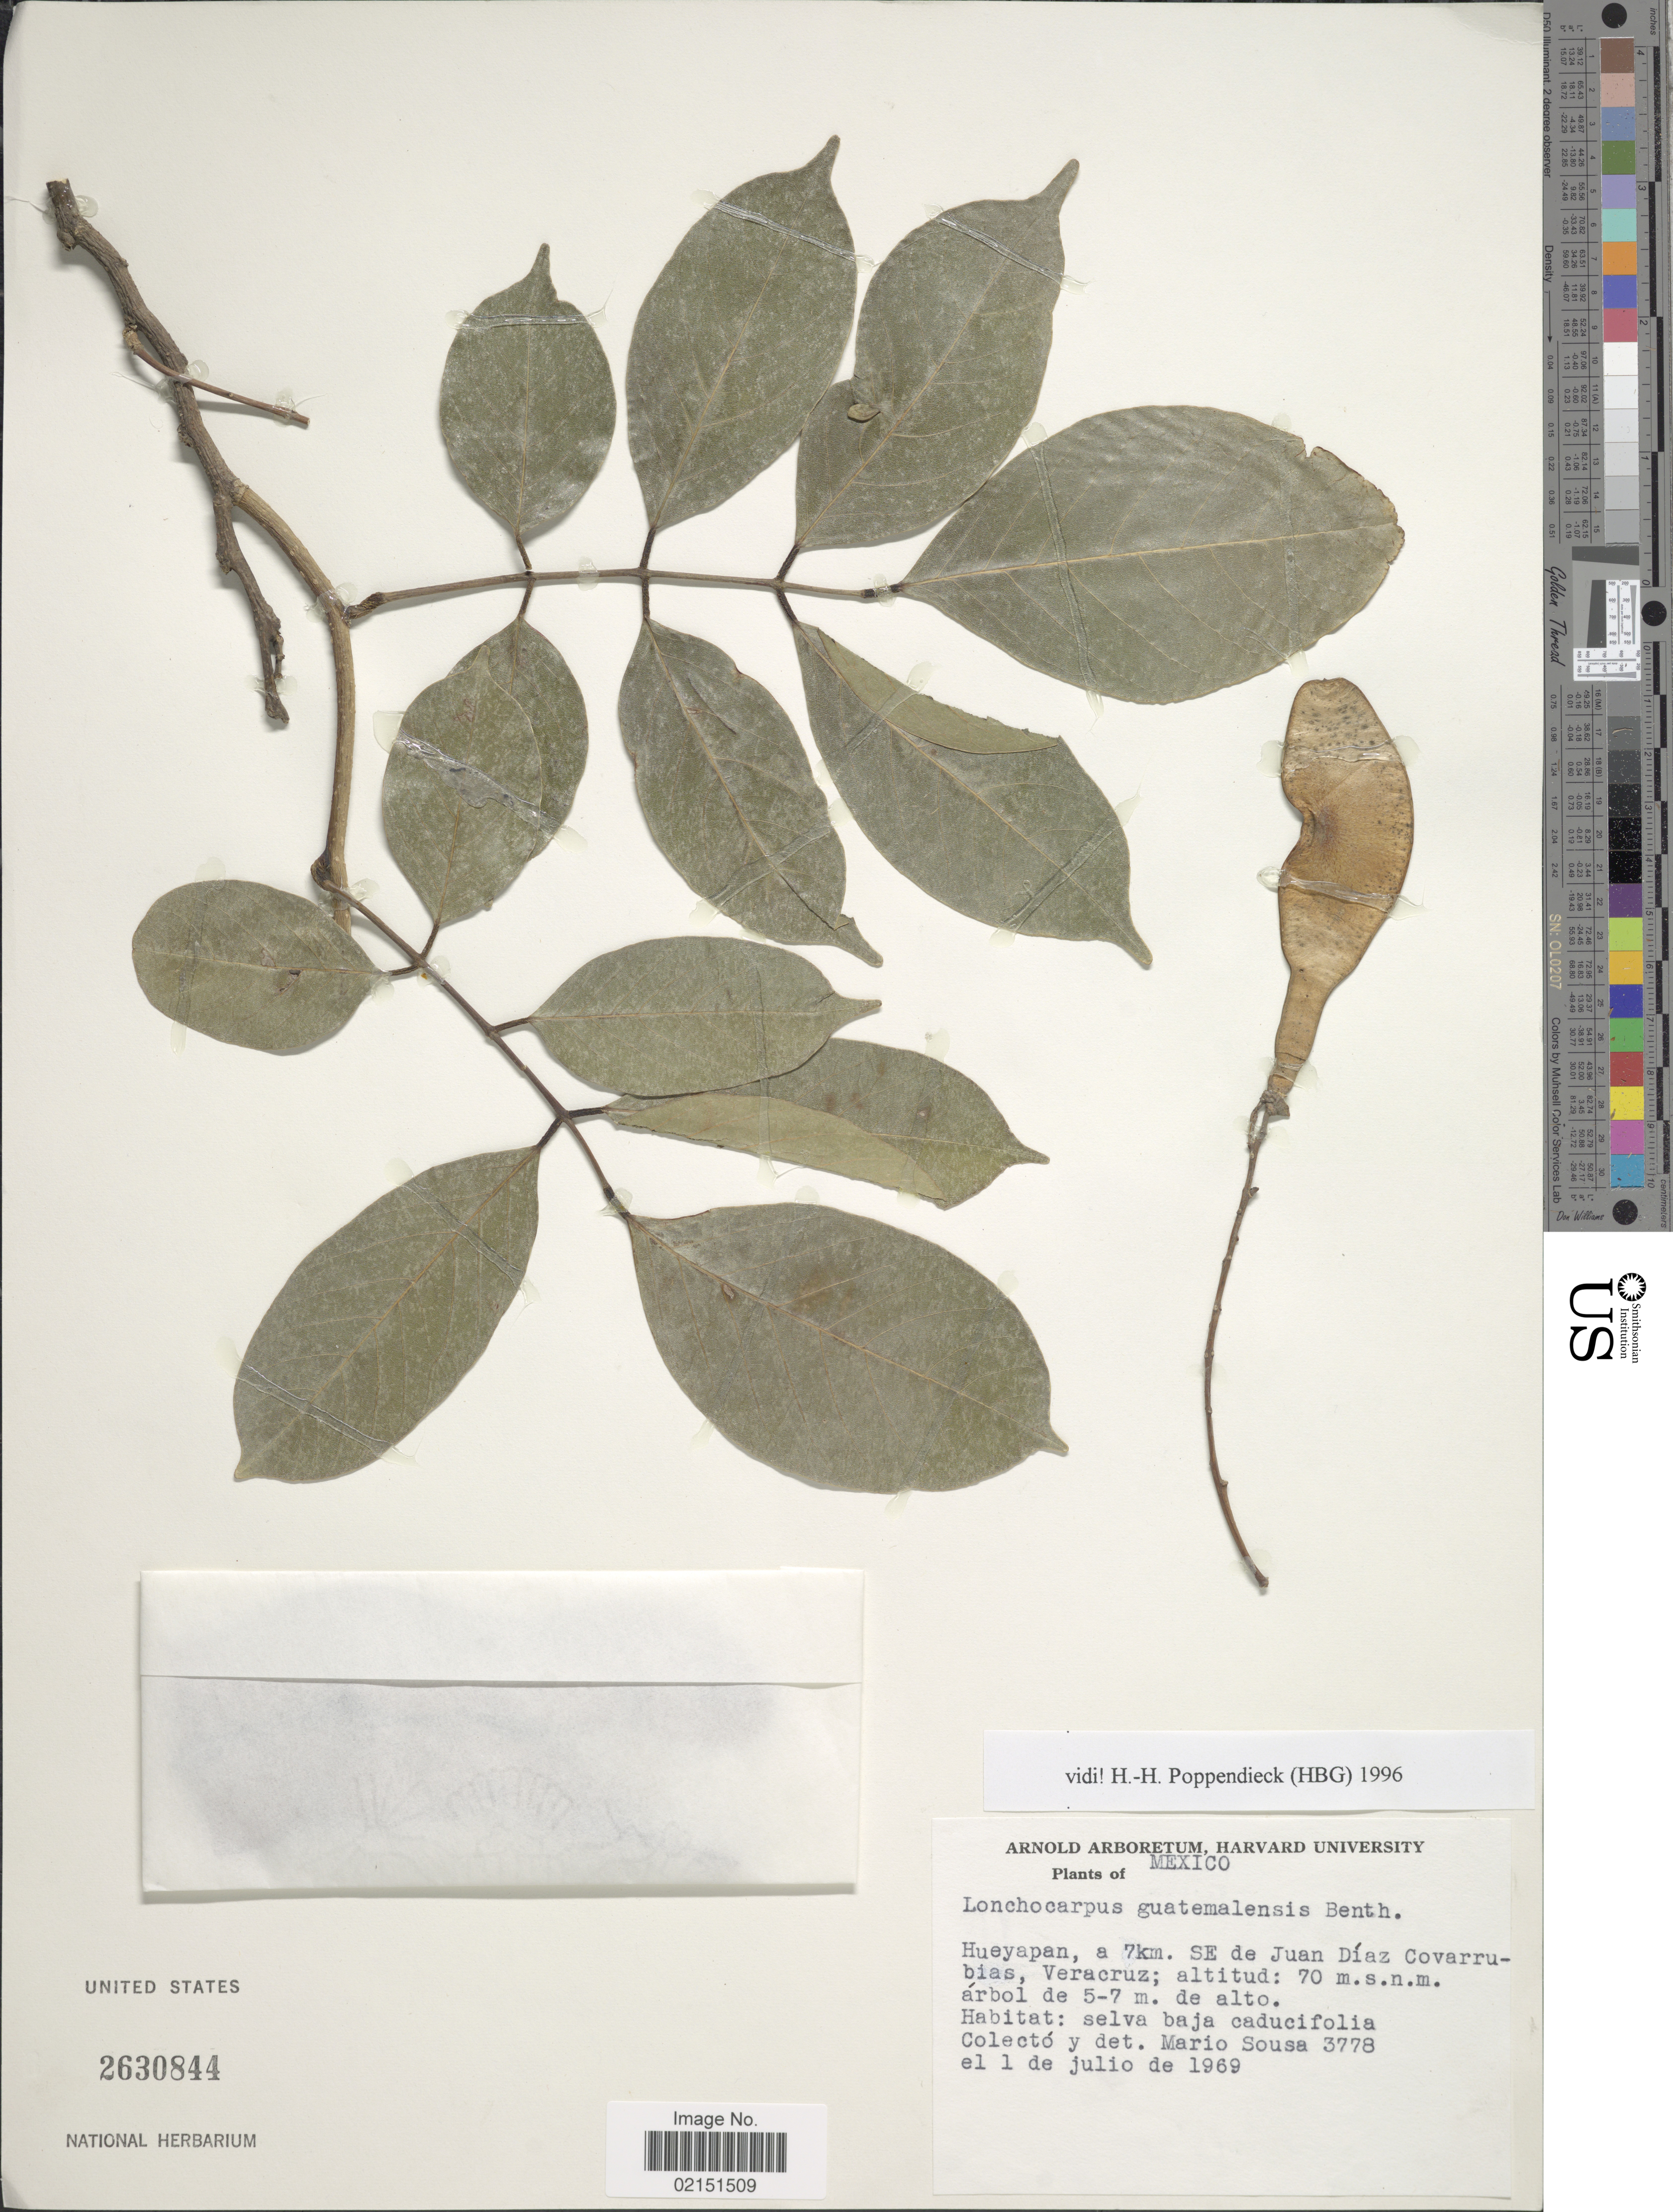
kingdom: Plantae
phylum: Tracheophyta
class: Magnoliopsida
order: Fabales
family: Fabaceae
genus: Lonchocarpus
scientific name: Lonchocarpus guatemalensis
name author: Benth.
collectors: M. Sousa S.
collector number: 3778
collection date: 1969-07-01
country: Mexico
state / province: Veracruz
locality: Hueyapan, a 7km. SE de Juan Diaz Covarrubias, Veracruz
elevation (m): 70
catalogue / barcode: US 2630844